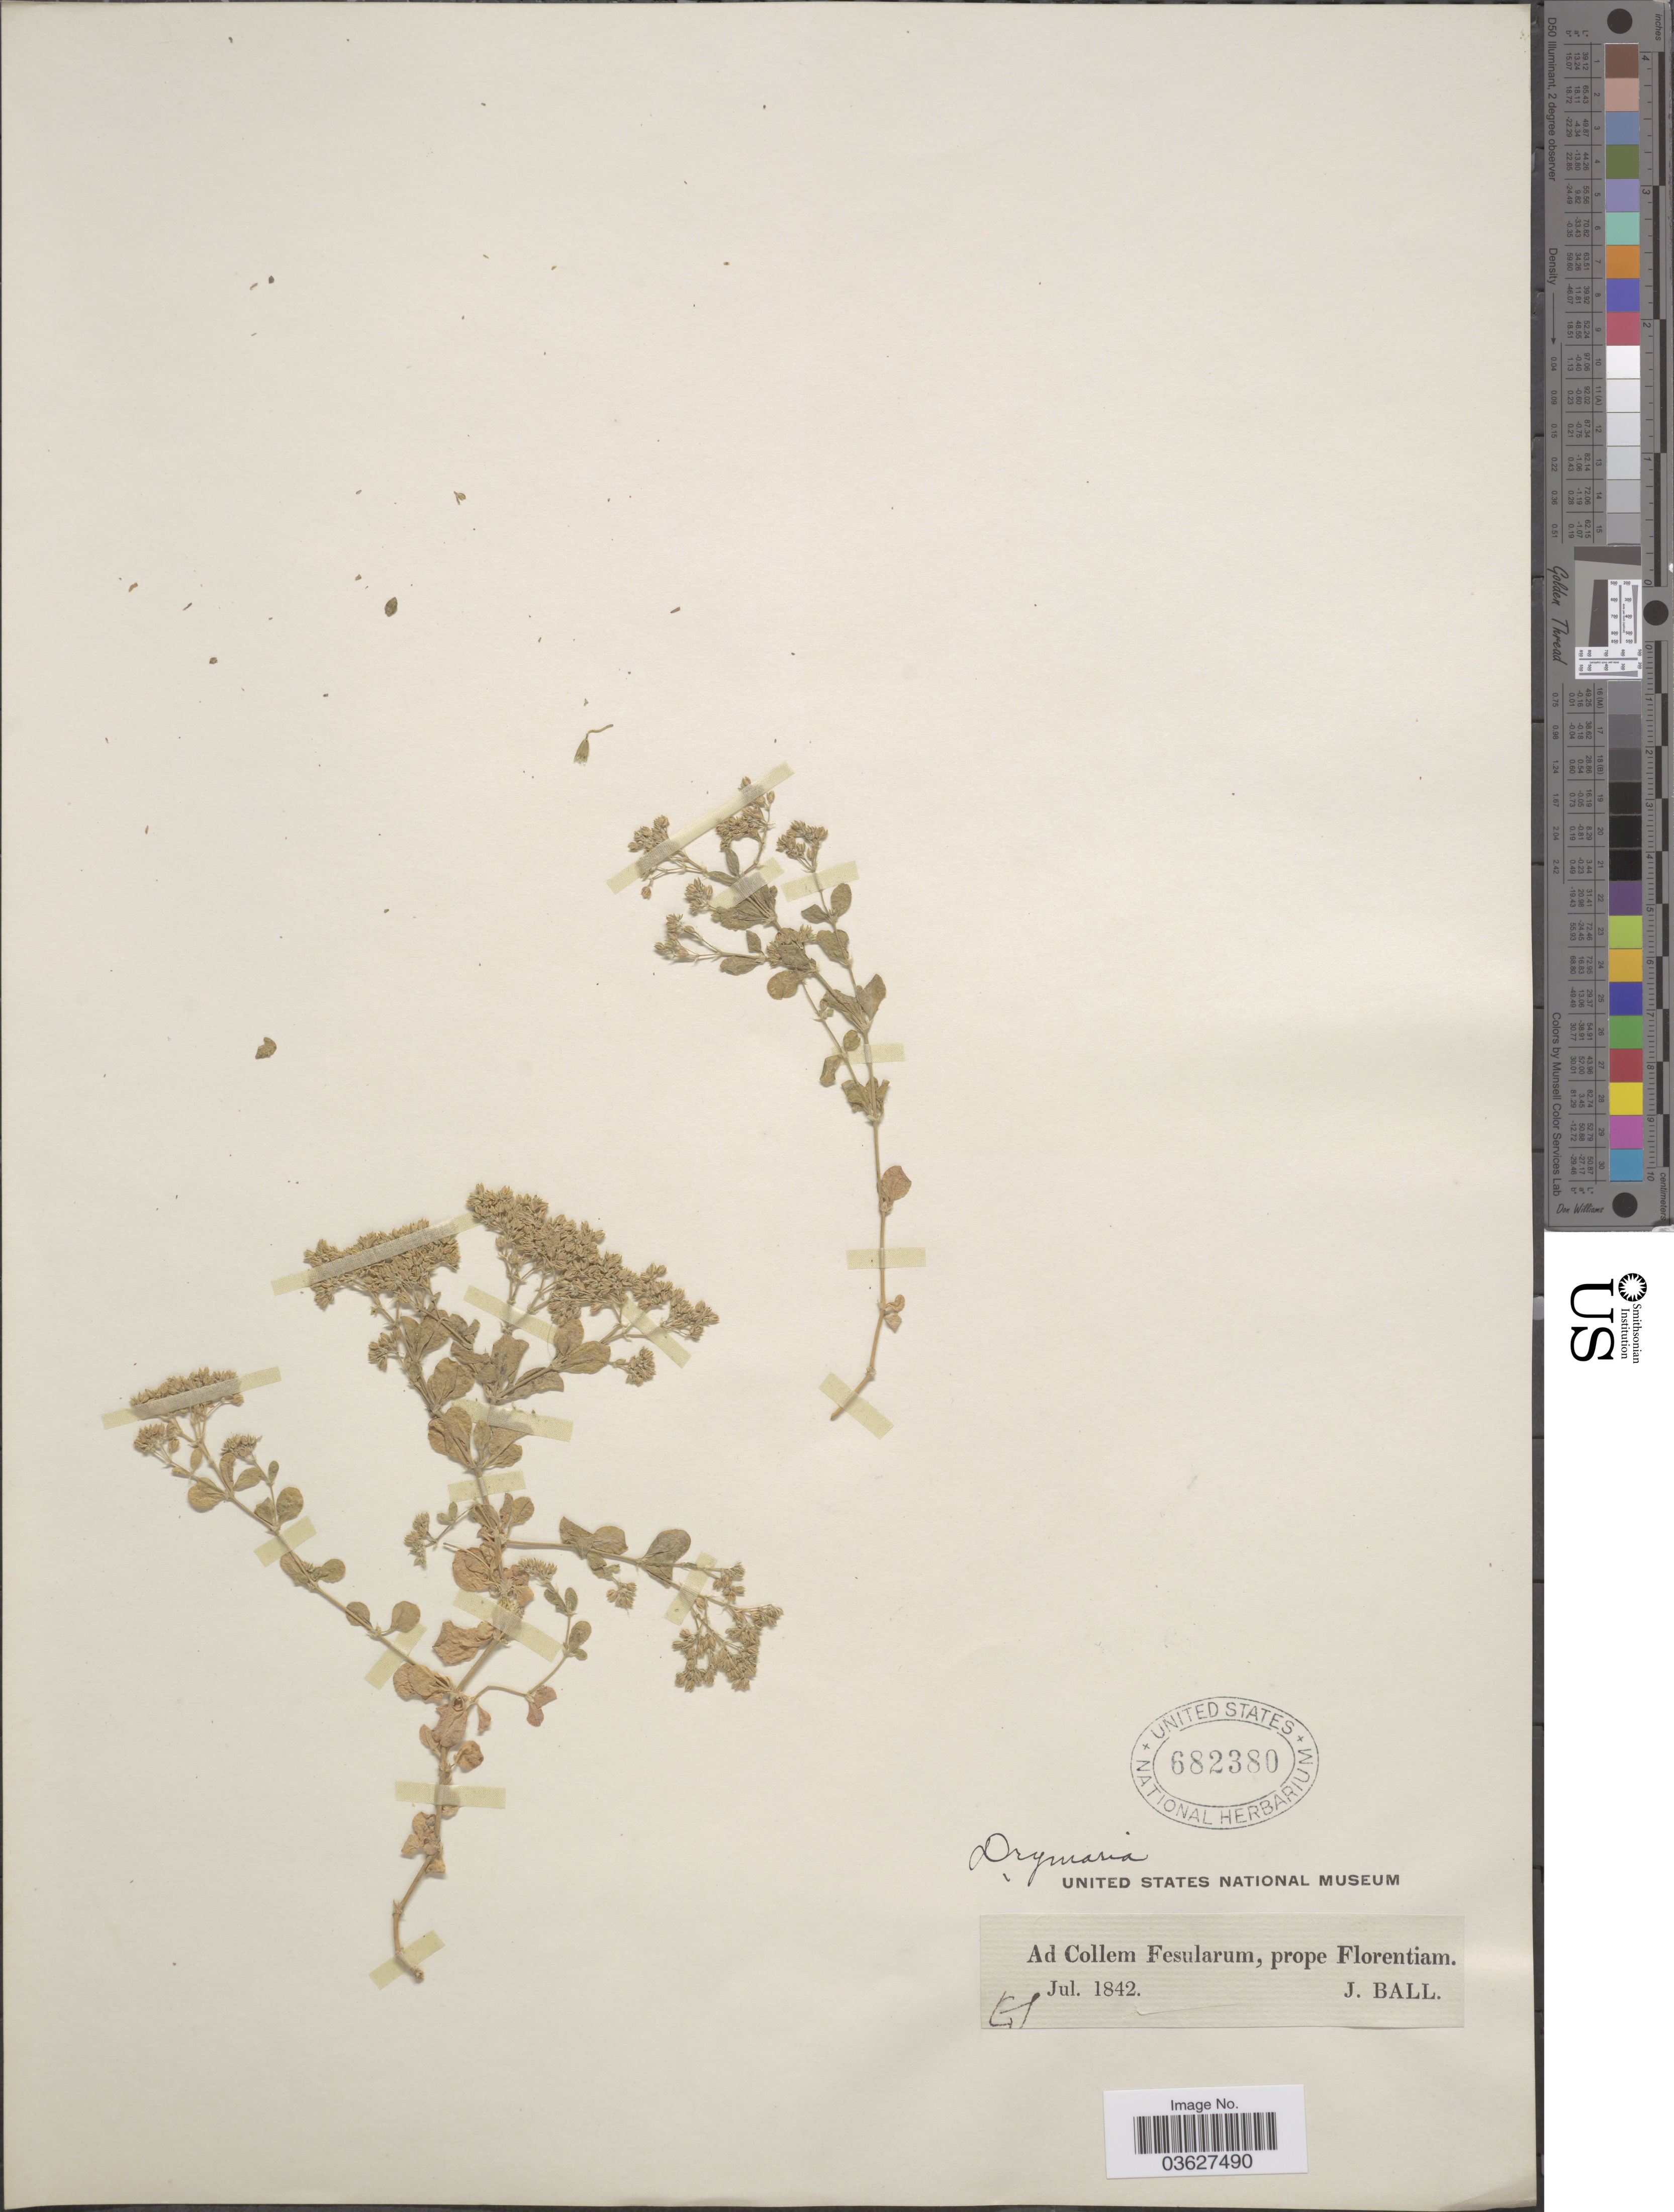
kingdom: Plantae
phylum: Tracheophyta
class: Magnoliopsida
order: Caryophyllales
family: Caryophyllaceae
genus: Polycarpon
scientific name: Polycarpon tetraphyllum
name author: (L.) L.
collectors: J. Ball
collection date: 1842-07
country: Italy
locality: Ad Collem Fesularum, prope Florentiam.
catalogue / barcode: US 682380